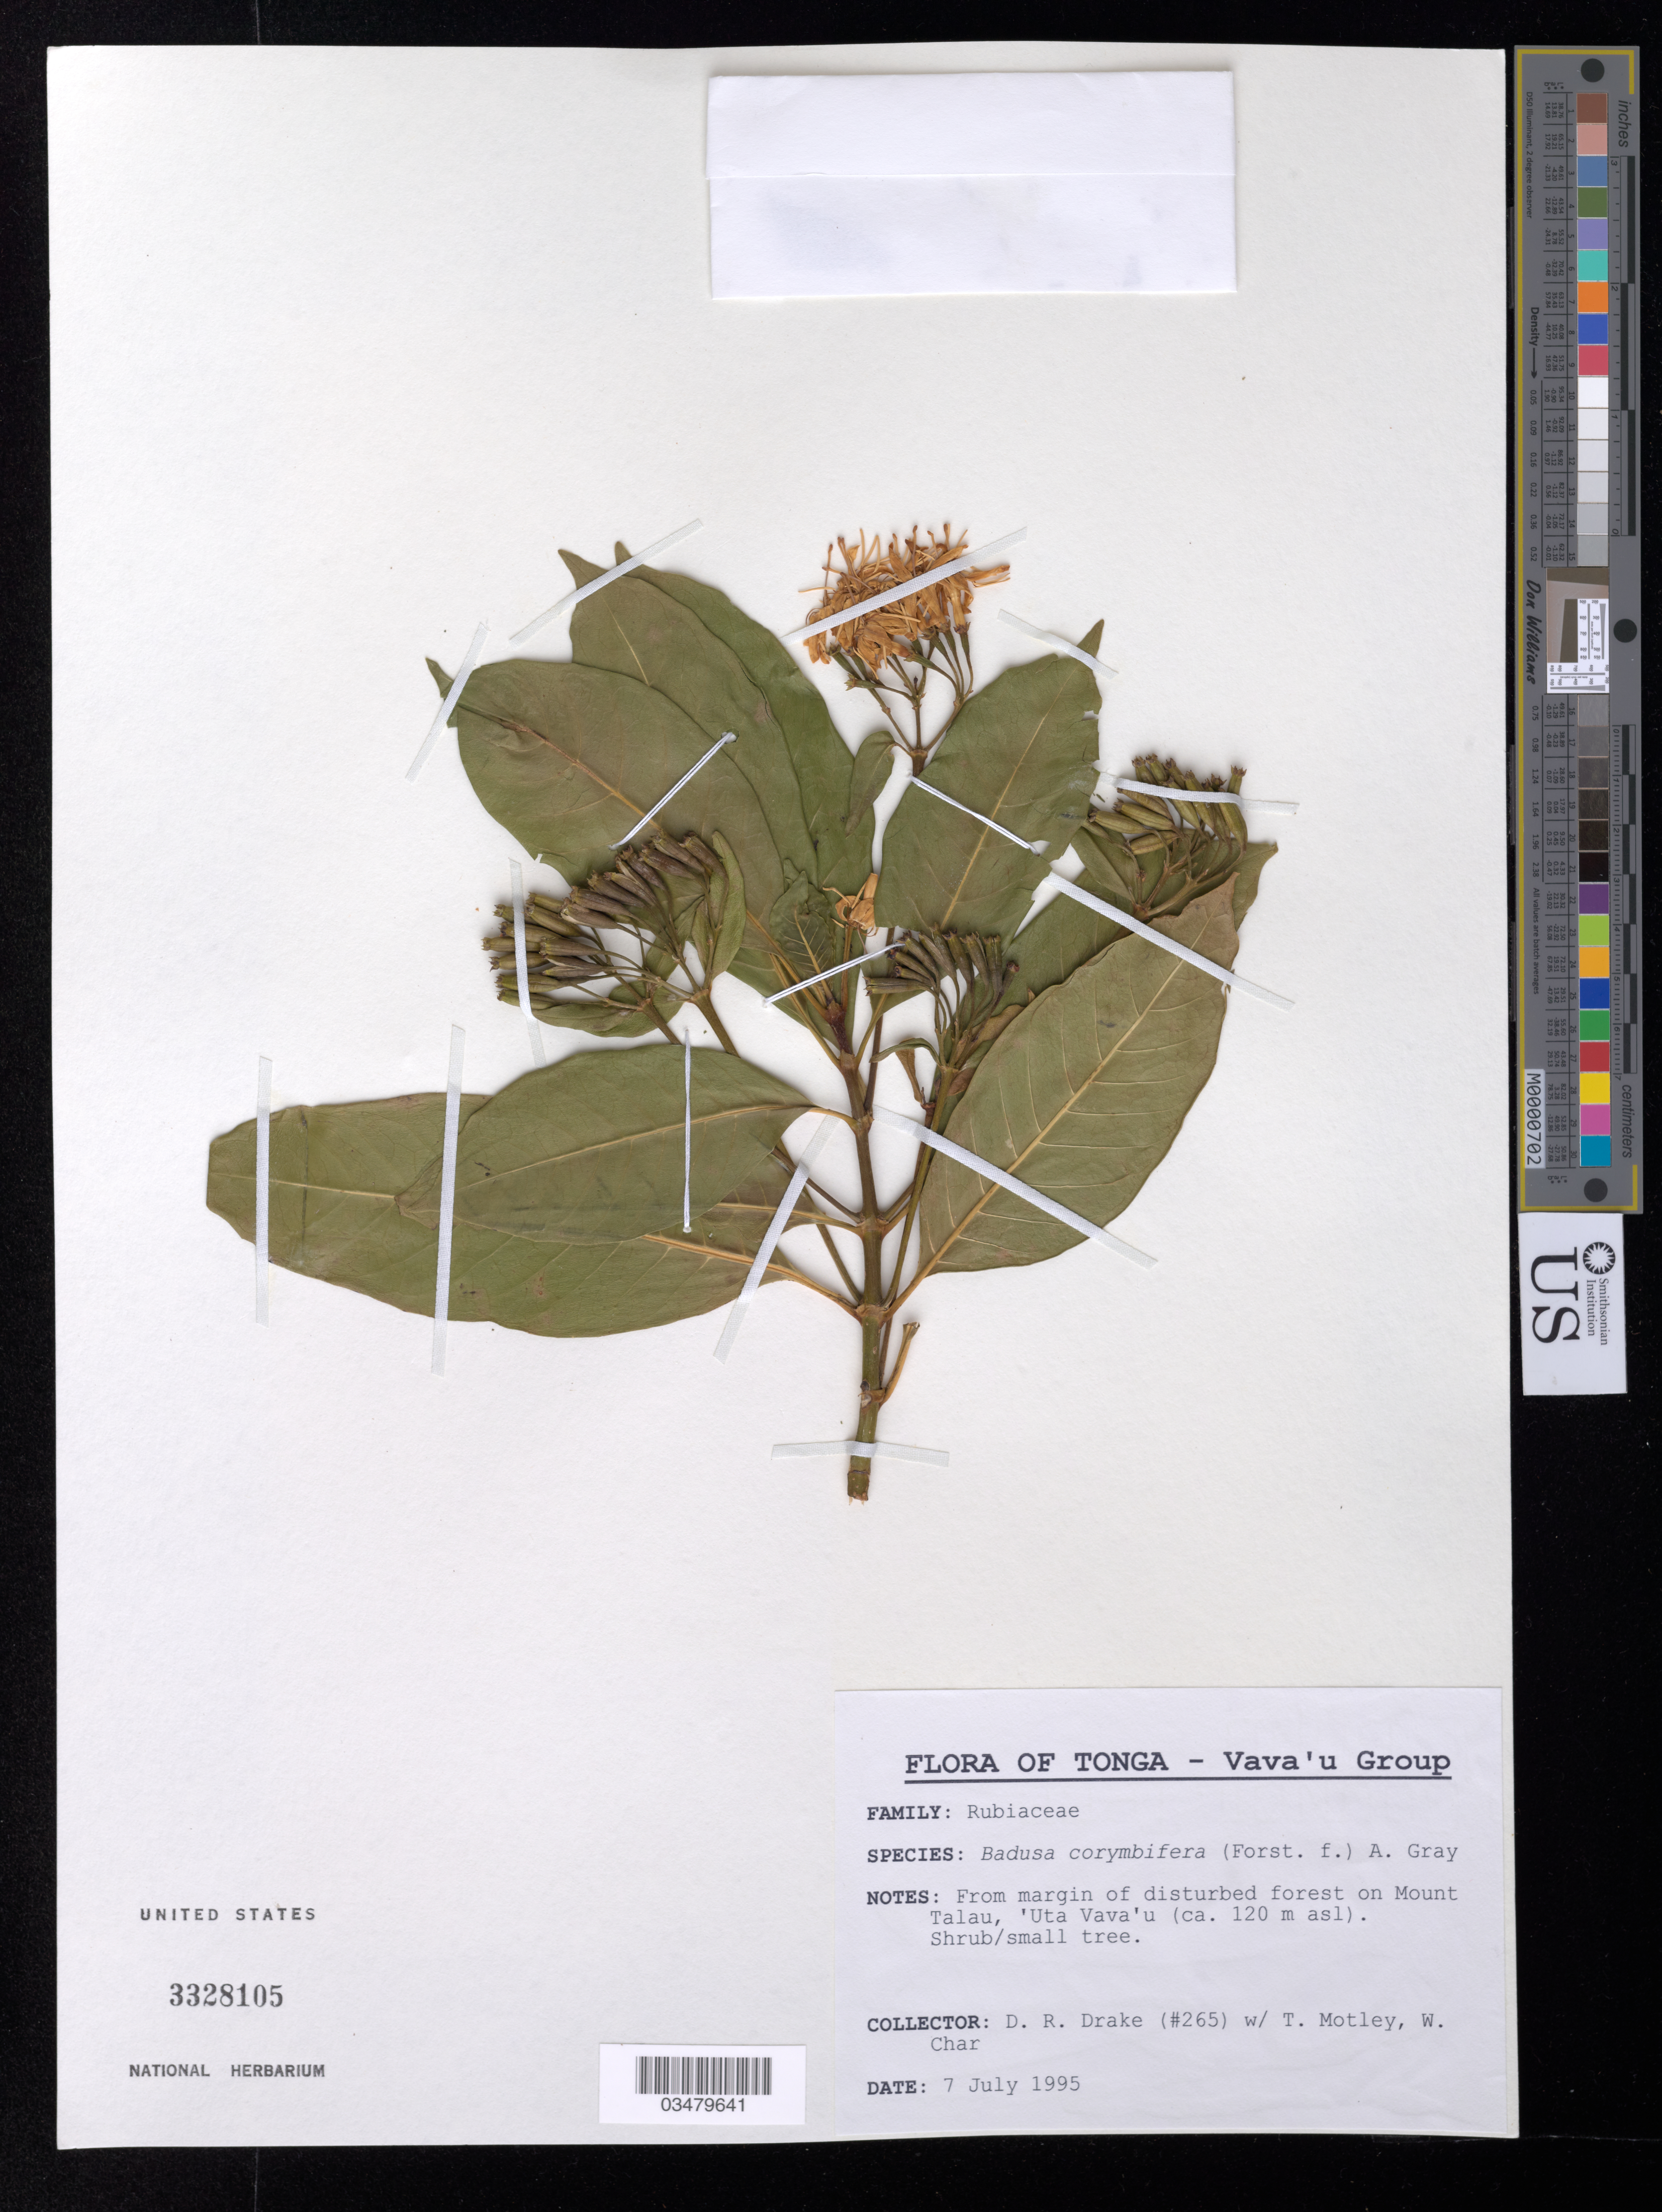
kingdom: Plantae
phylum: Tracheophyta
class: Magnoliopsida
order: Gentianales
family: Rubiaceae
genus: Badusa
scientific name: Badusa corymbifera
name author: (G. Forst.) A. Gray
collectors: D.R. Drake & W. Char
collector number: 265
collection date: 1995-07-07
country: Tonga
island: Vavau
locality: Mount Talau, 'Uta Vava'u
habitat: Margin of disturbed forest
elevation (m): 120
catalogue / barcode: US 3328105